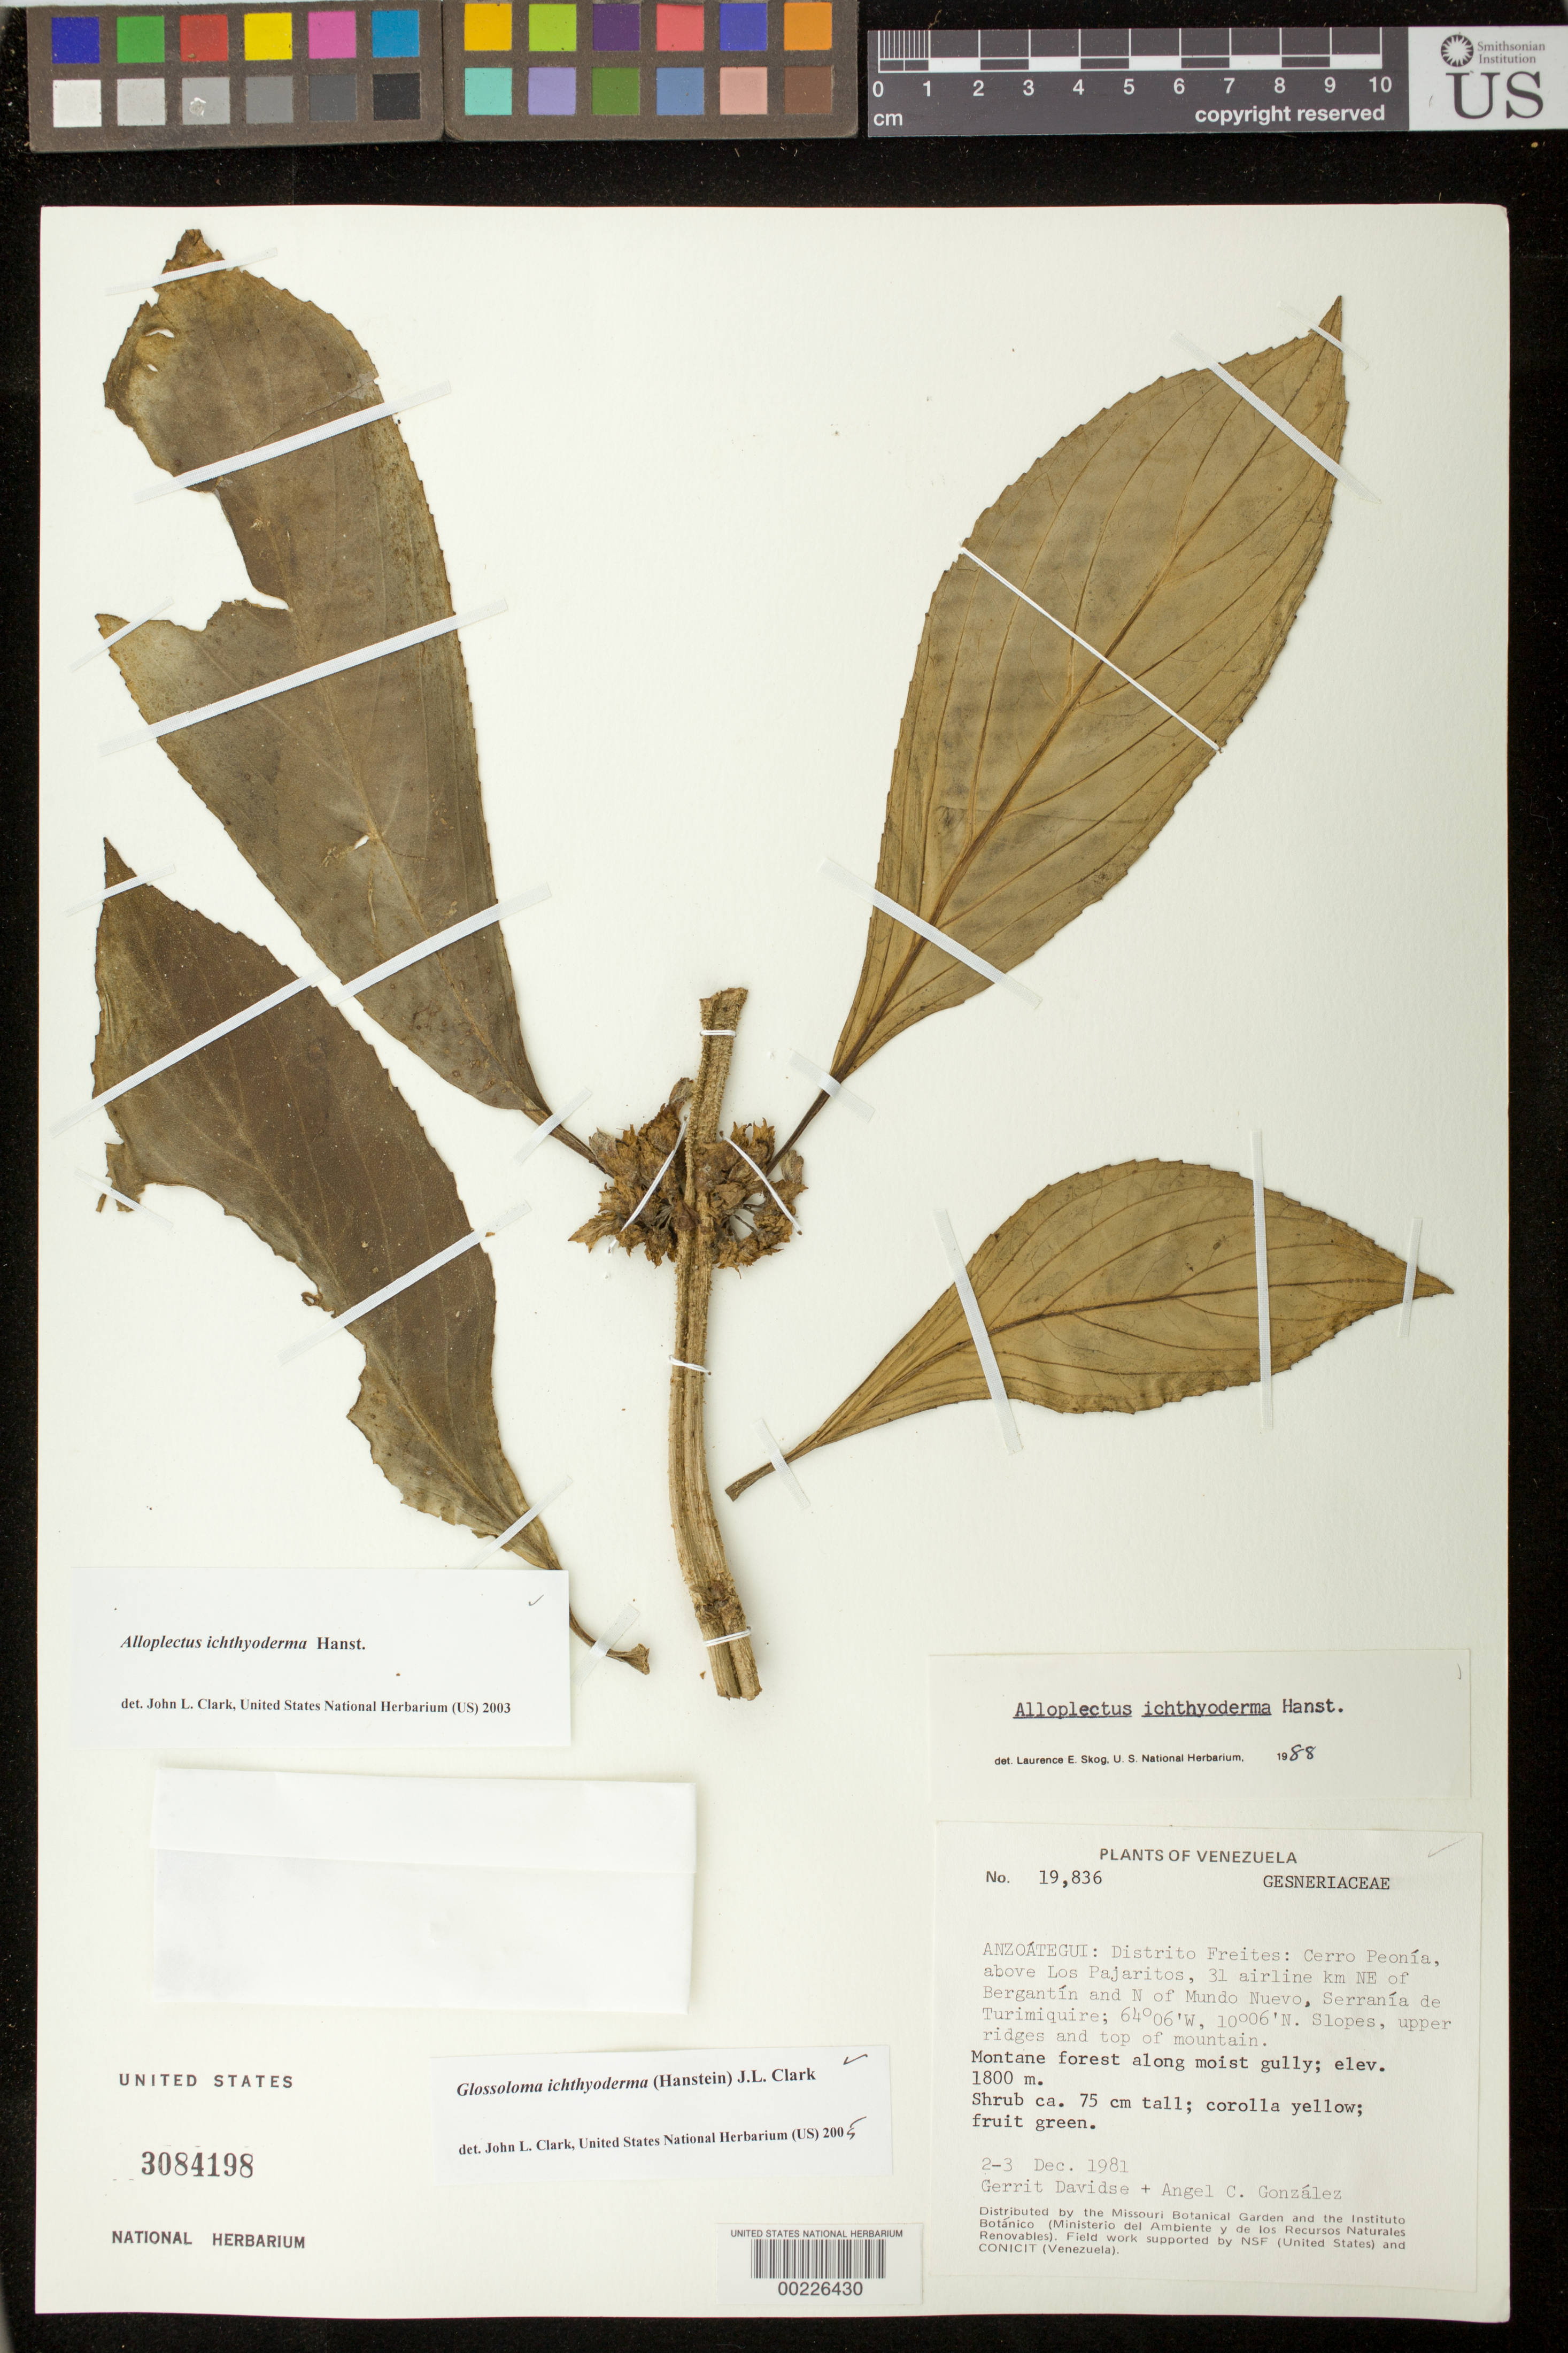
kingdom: Plantae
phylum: Tracheophyta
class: Magnoliopsida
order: Lamiales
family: Gesneriaceae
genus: Glossoloma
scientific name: Glossoloma ichthyoderma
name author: (Hanst.) J.L. Clark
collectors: G. Davidse & A. C. González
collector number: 19836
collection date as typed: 2-3 Dec 1981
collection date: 1981-12-02/1981-12-03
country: Venezuela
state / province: Anzoátegui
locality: Distrito Freites: Cerro Peonía, above Los Pajaritos, 31 airline km NE of Bergantín and N of Mundo Nuevo, Serranía de Turimiquire; slopes, upper ridges and top of mountain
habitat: Montane forest along moist gully, slopes, upper ridges & mt top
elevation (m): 1800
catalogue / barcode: US 3084198